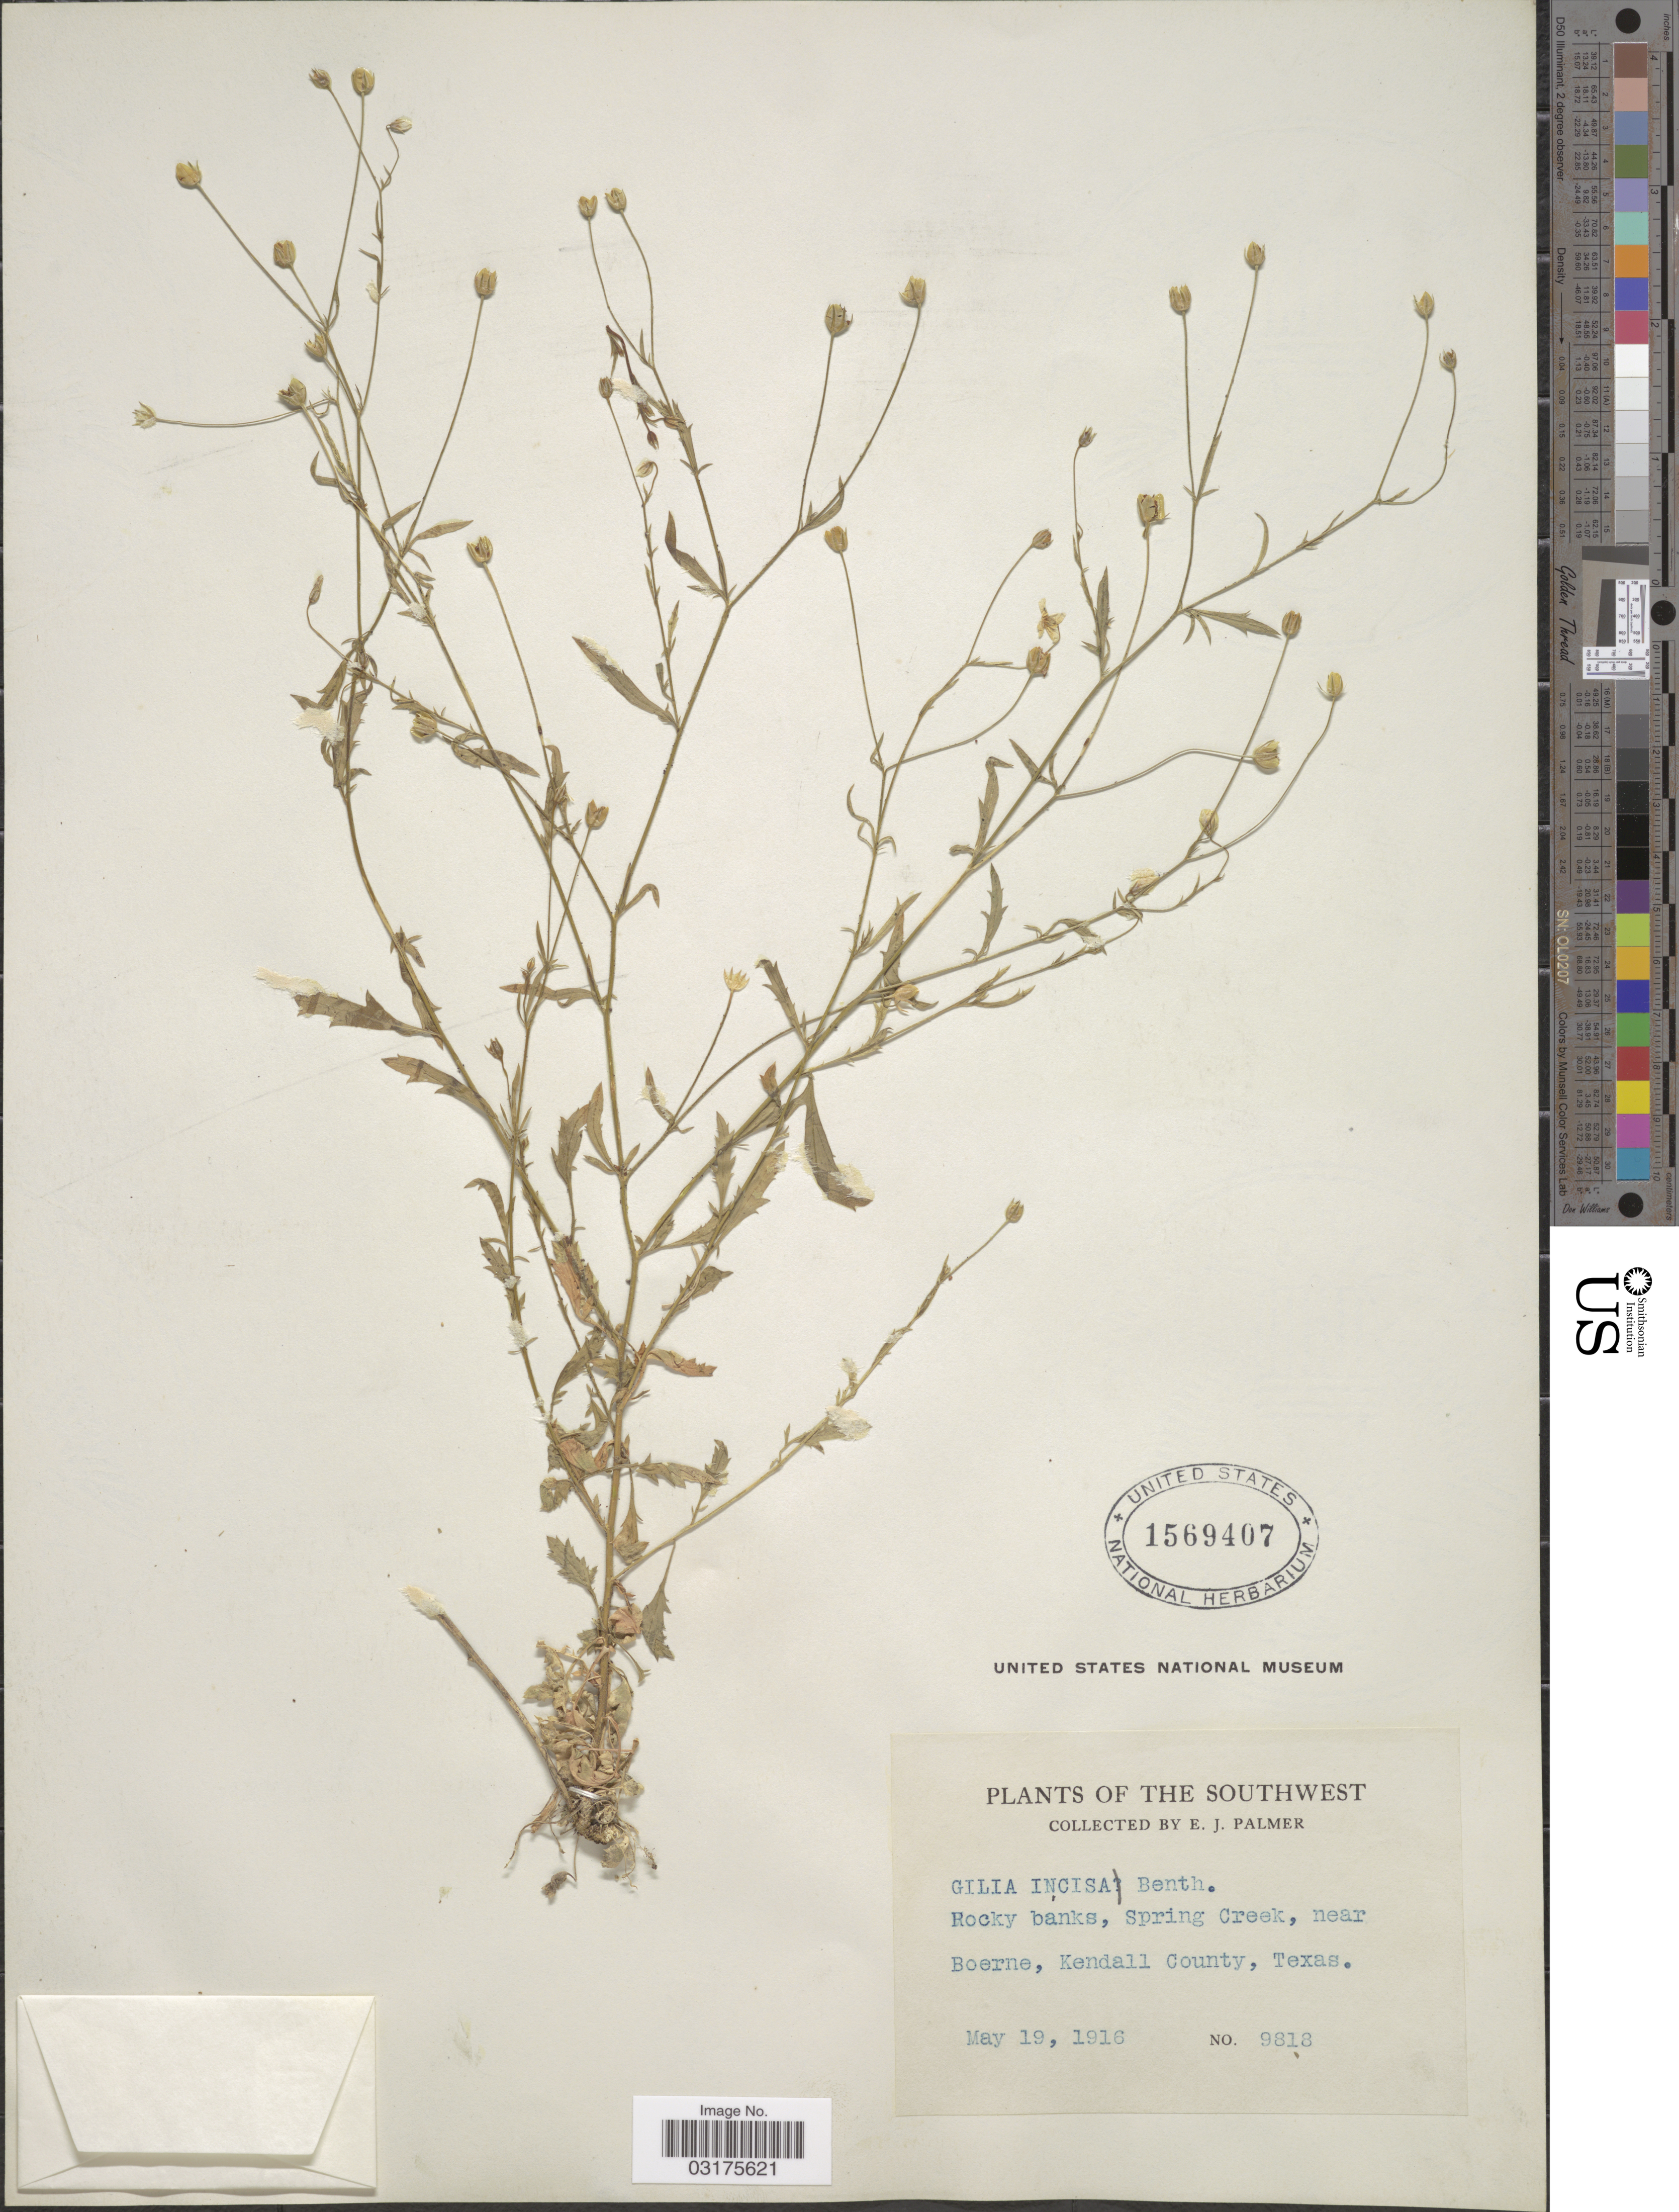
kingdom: Plantae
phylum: Tracheophyta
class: Magnoliopsida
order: Ericales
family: Polemoniaceae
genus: Giliastrum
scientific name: Giliastrum incisum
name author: (Benth.) J.M. Porter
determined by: Strong, Mark T., (BOT), Smithsonian Institution - National Museum of Natural History (UNITED STATES)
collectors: E. J. Palmer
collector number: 9818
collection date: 1916-05-19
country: United States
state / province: Texas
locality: The Southwest, Rocky banks, Spring Creek, near Boerne, Kendall County.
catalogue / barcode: US 1569407